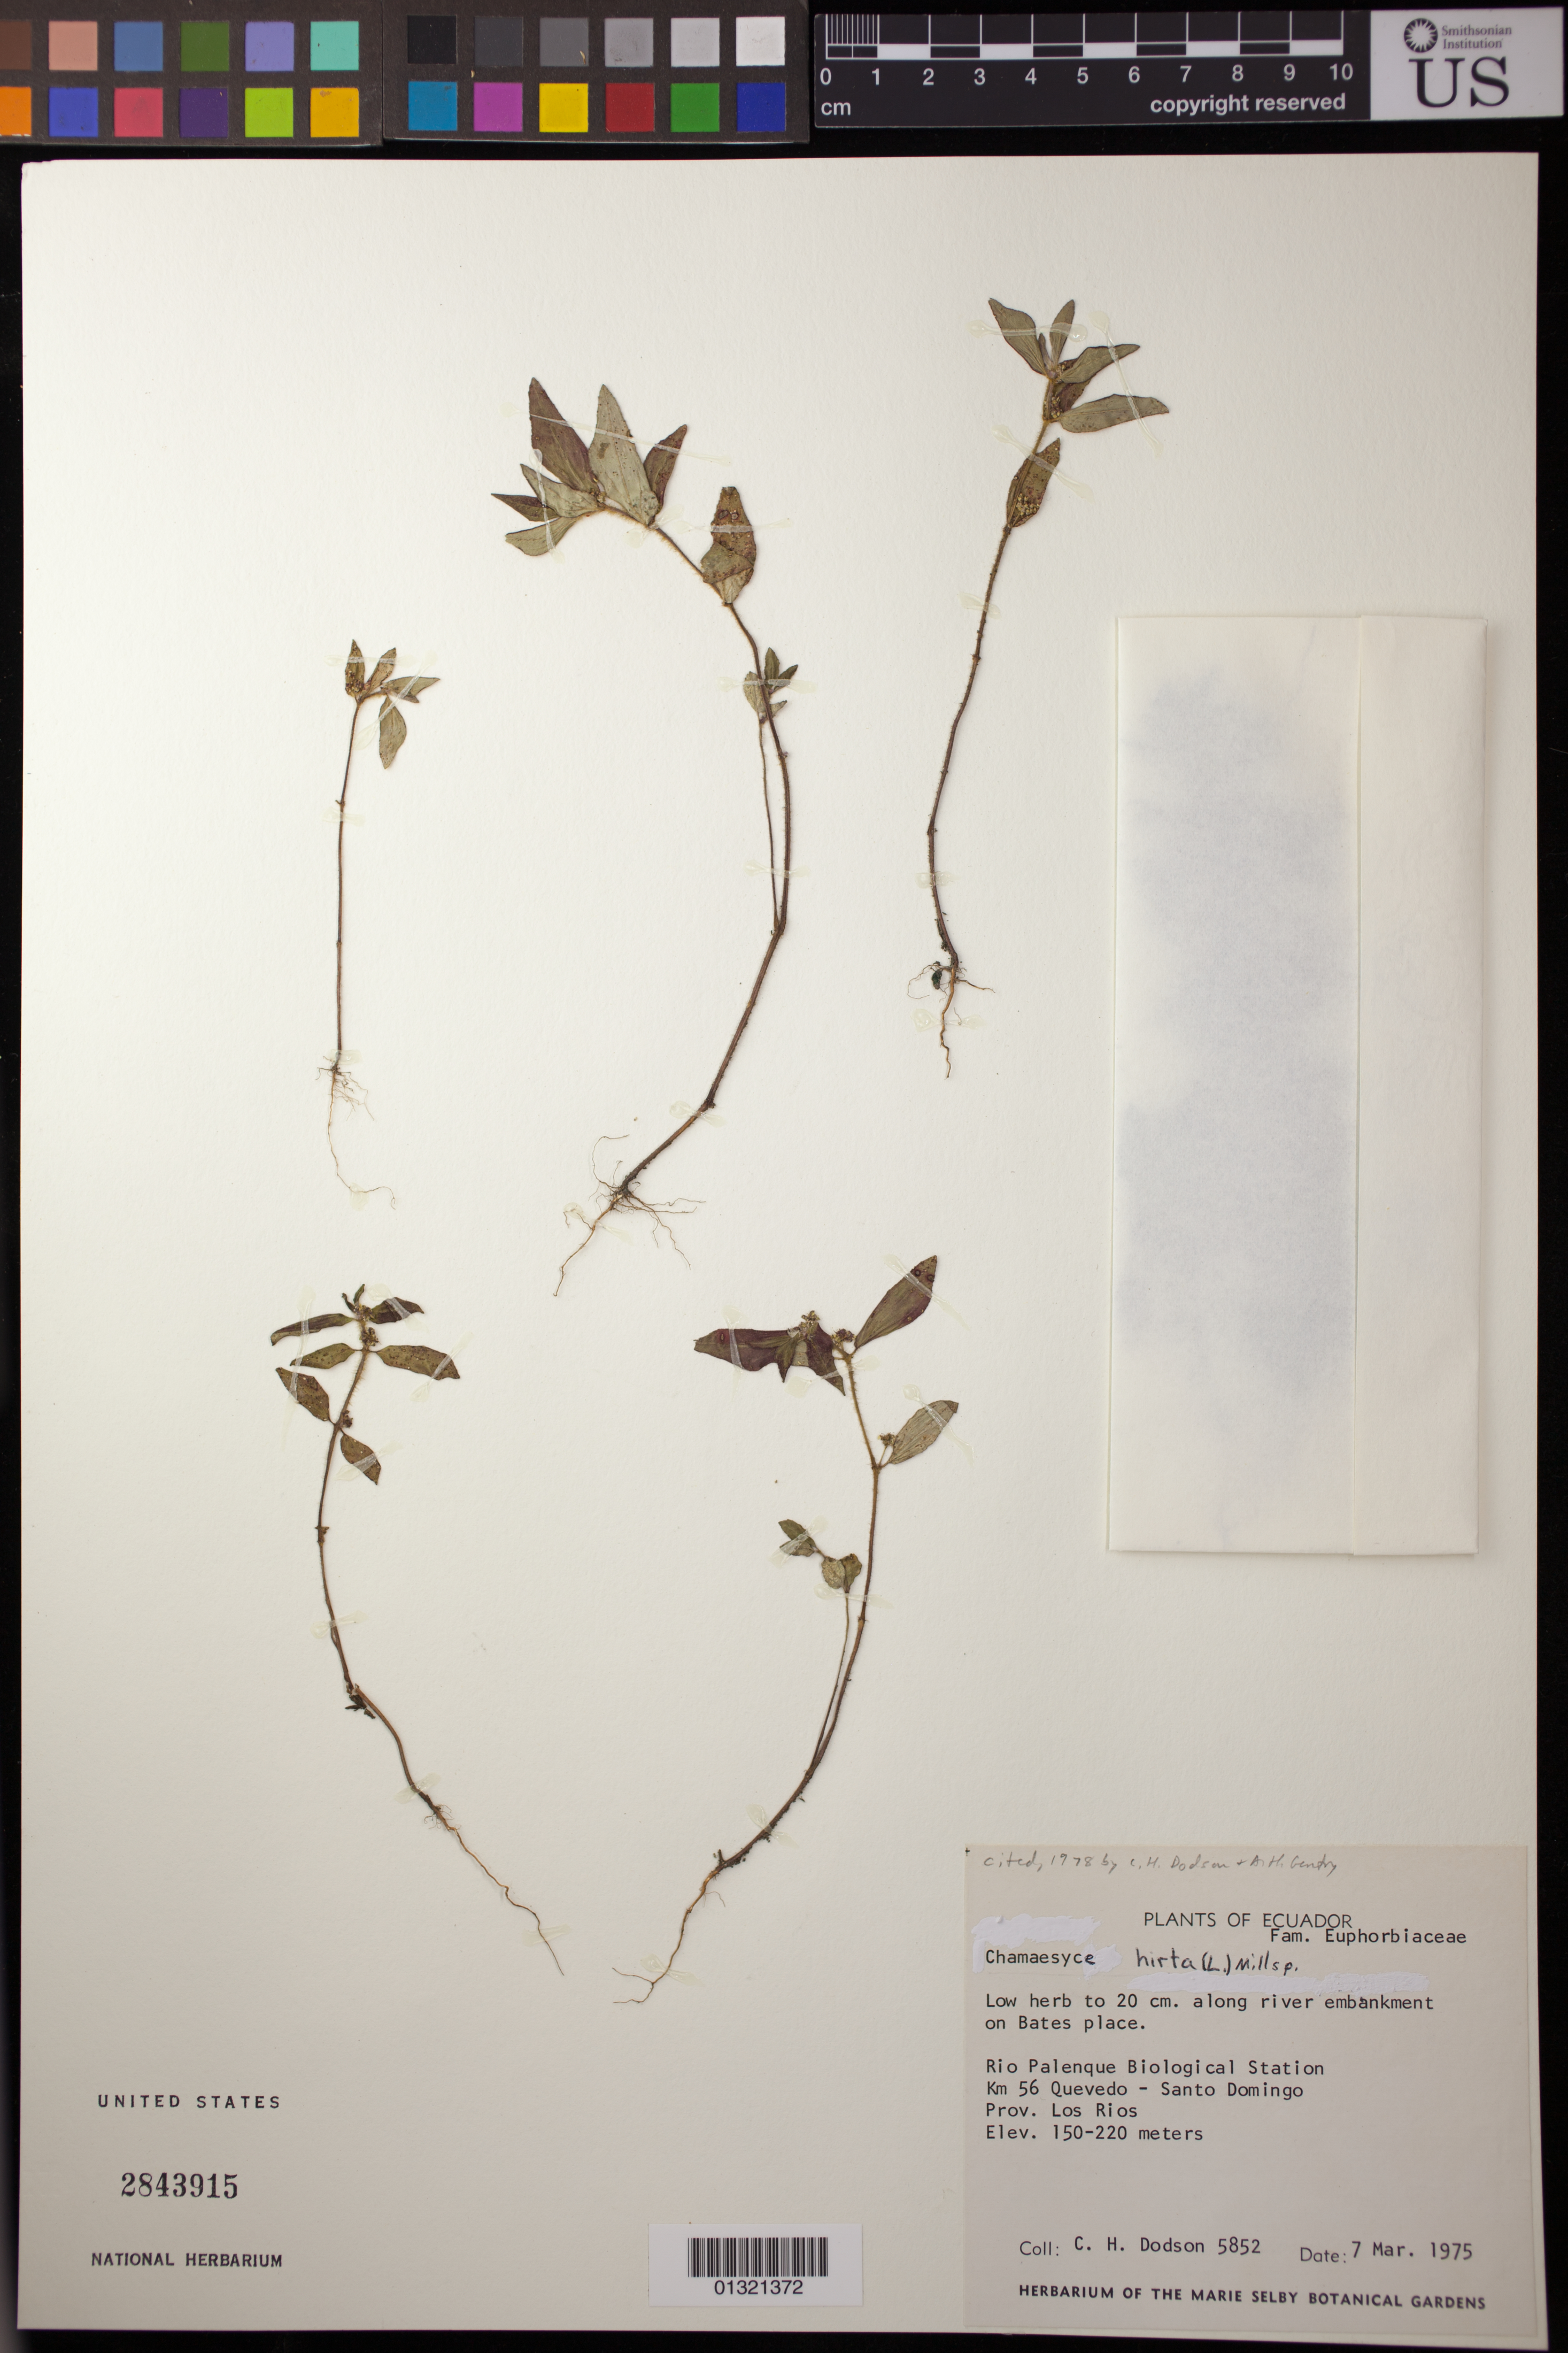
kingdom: Plantae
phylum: Tracheophyta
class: Magnoliopsida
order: Malpighiales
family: Euphorbiaceae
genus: Euphorbia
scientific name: Euphorbia hirta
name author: L.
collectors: C. H. Dodson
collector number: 5852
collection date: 1975-03-07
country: Ecuador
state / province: Los Ríos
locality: along river embankment on Bates place.; Rio Palenque Biological Station; Km 56 Quevedo - Santo Domingo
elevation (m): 150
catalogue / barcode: US 2843915